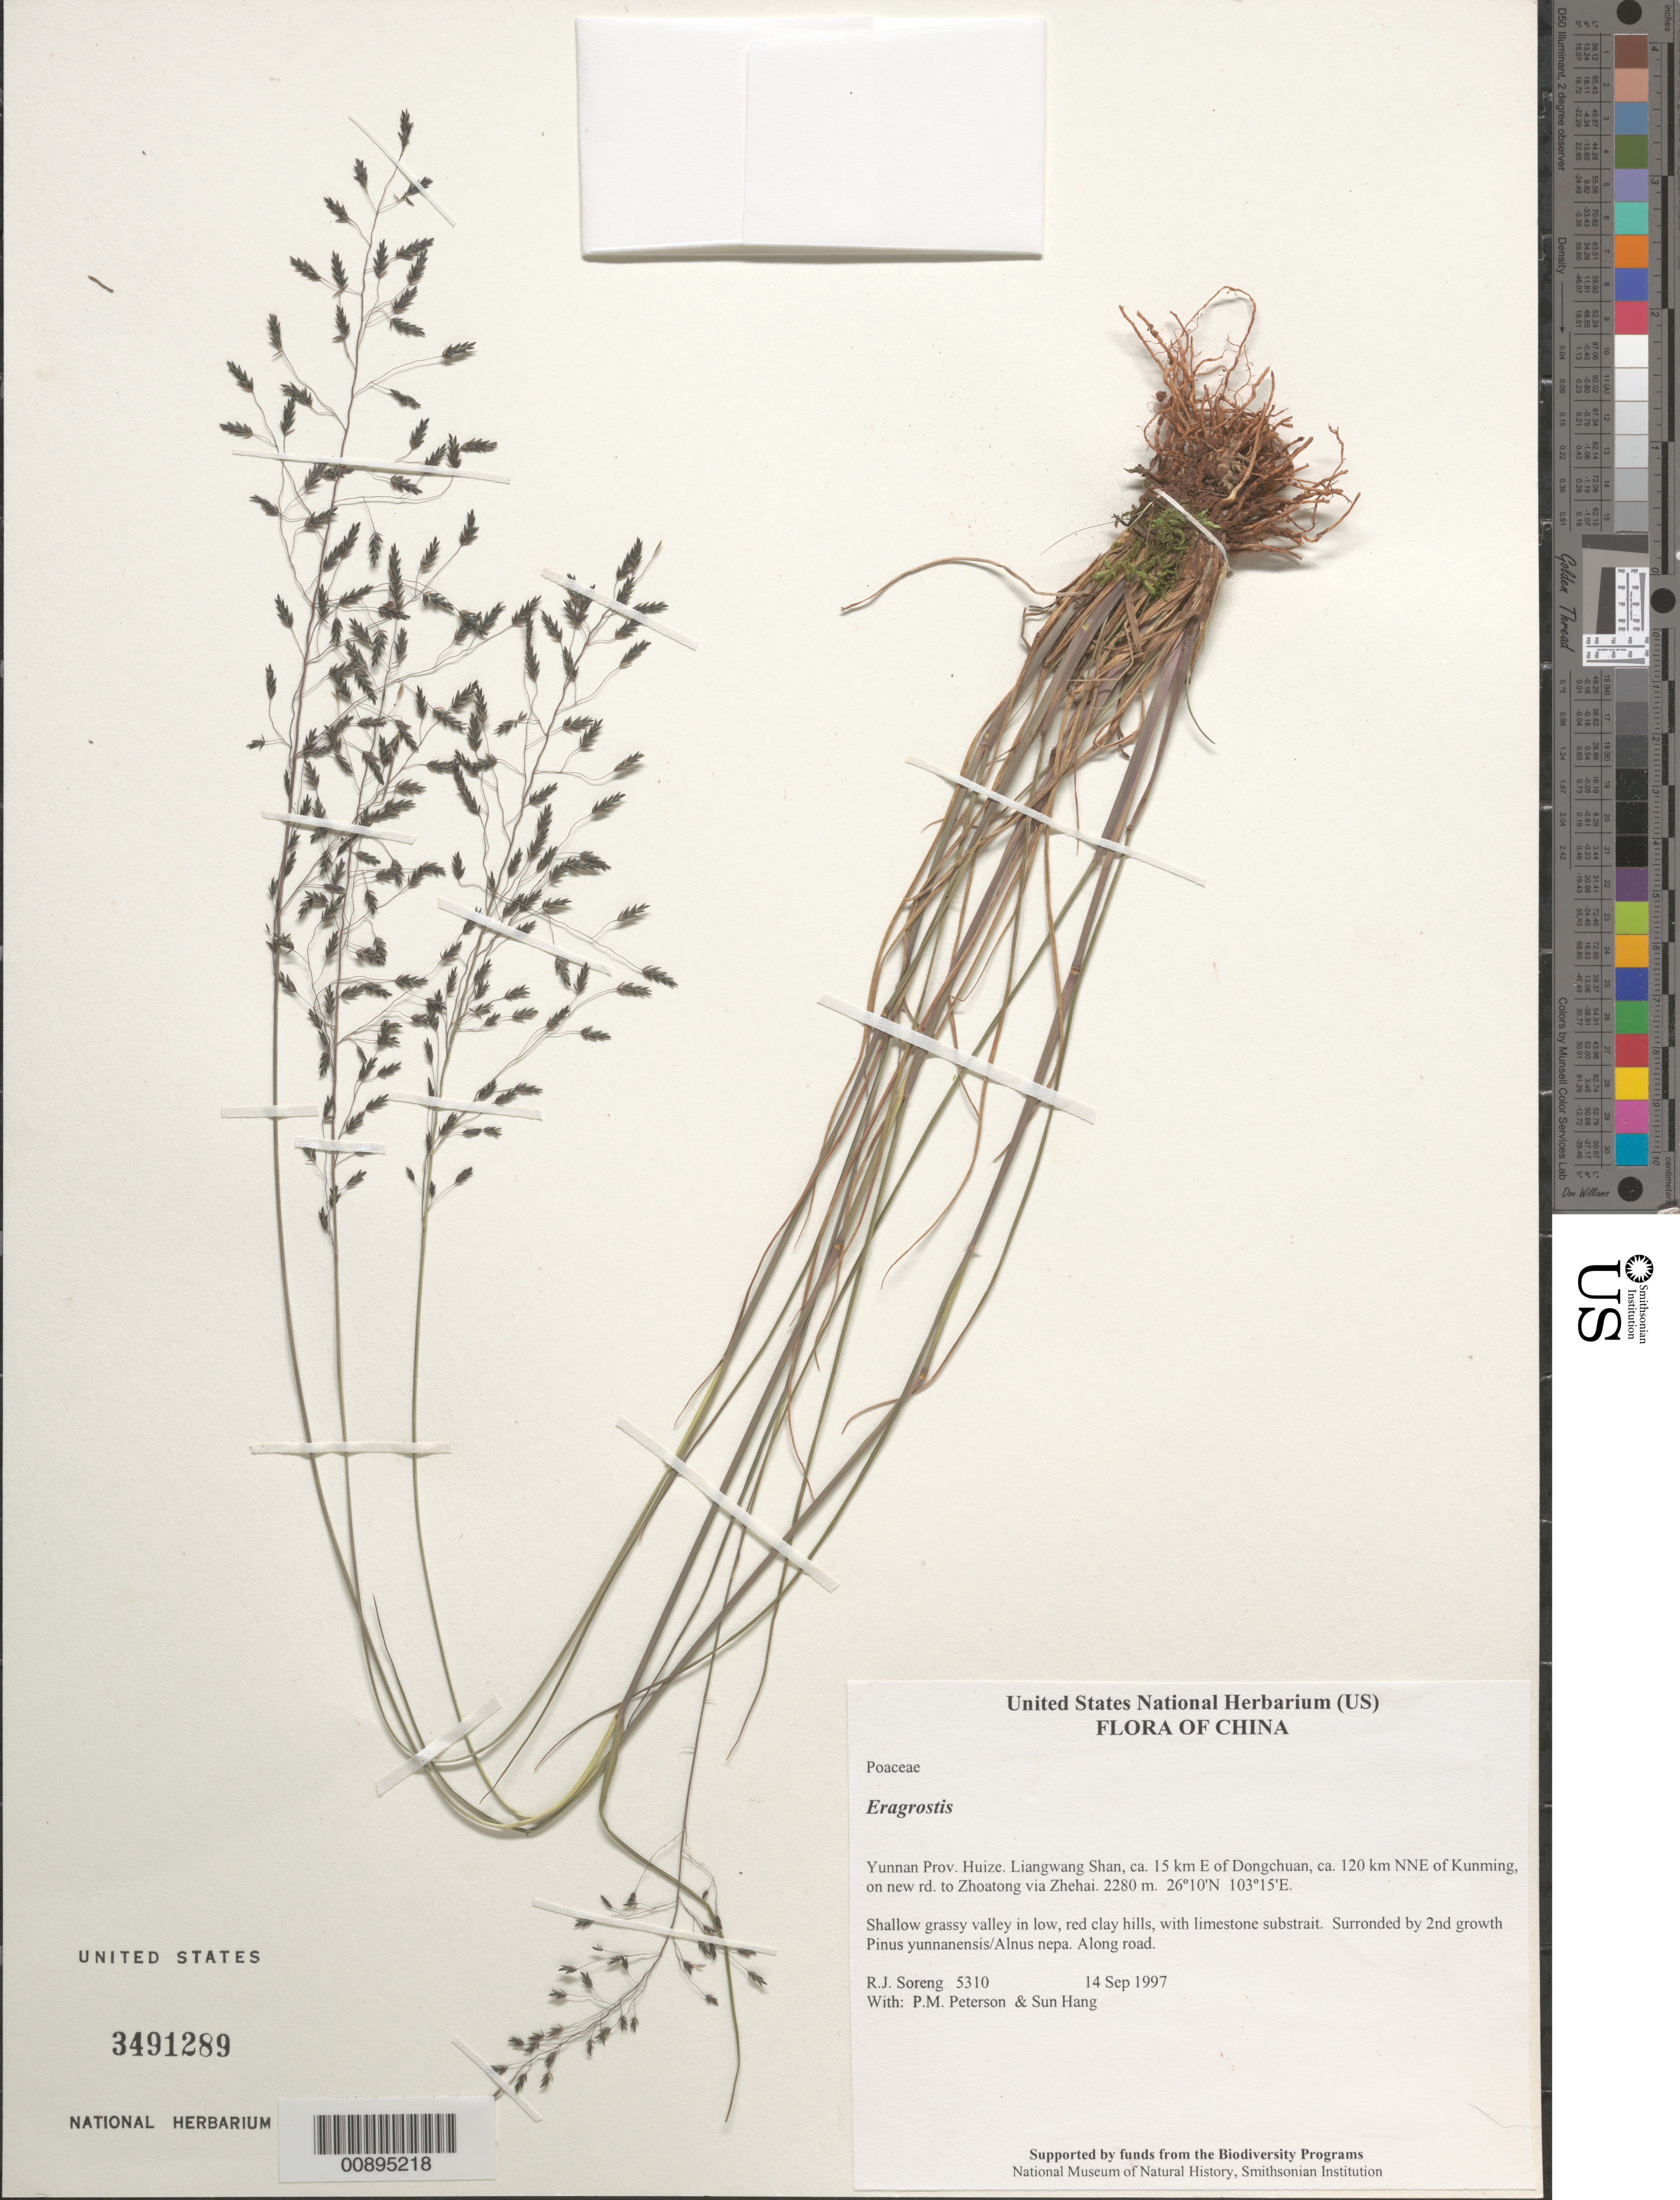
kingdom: Plantae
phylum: Tracheophyta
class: Liliopsida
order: Poales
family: Poaceae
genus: Eragrostis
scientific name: Eragrostis sp.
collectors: R. J. Soreng, P. M. Peterson & Sun Hang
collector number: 5310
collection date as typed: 14 Sep 1997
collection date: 1997-09-14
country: China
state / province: Yunnan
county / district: Huize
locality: Liangwang Shan, ca. 15 km E of Dongchuan, ca. 120 km NNE of Kunming, on new rd. to Zhoatong via Zhehai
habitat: Shallow grassy valley in low, red clay hills, with limestone substrait. Surronded by 2nd growth Pinus yunnanensis/Alnus nepa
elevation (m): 2280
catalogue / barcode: US 3491289